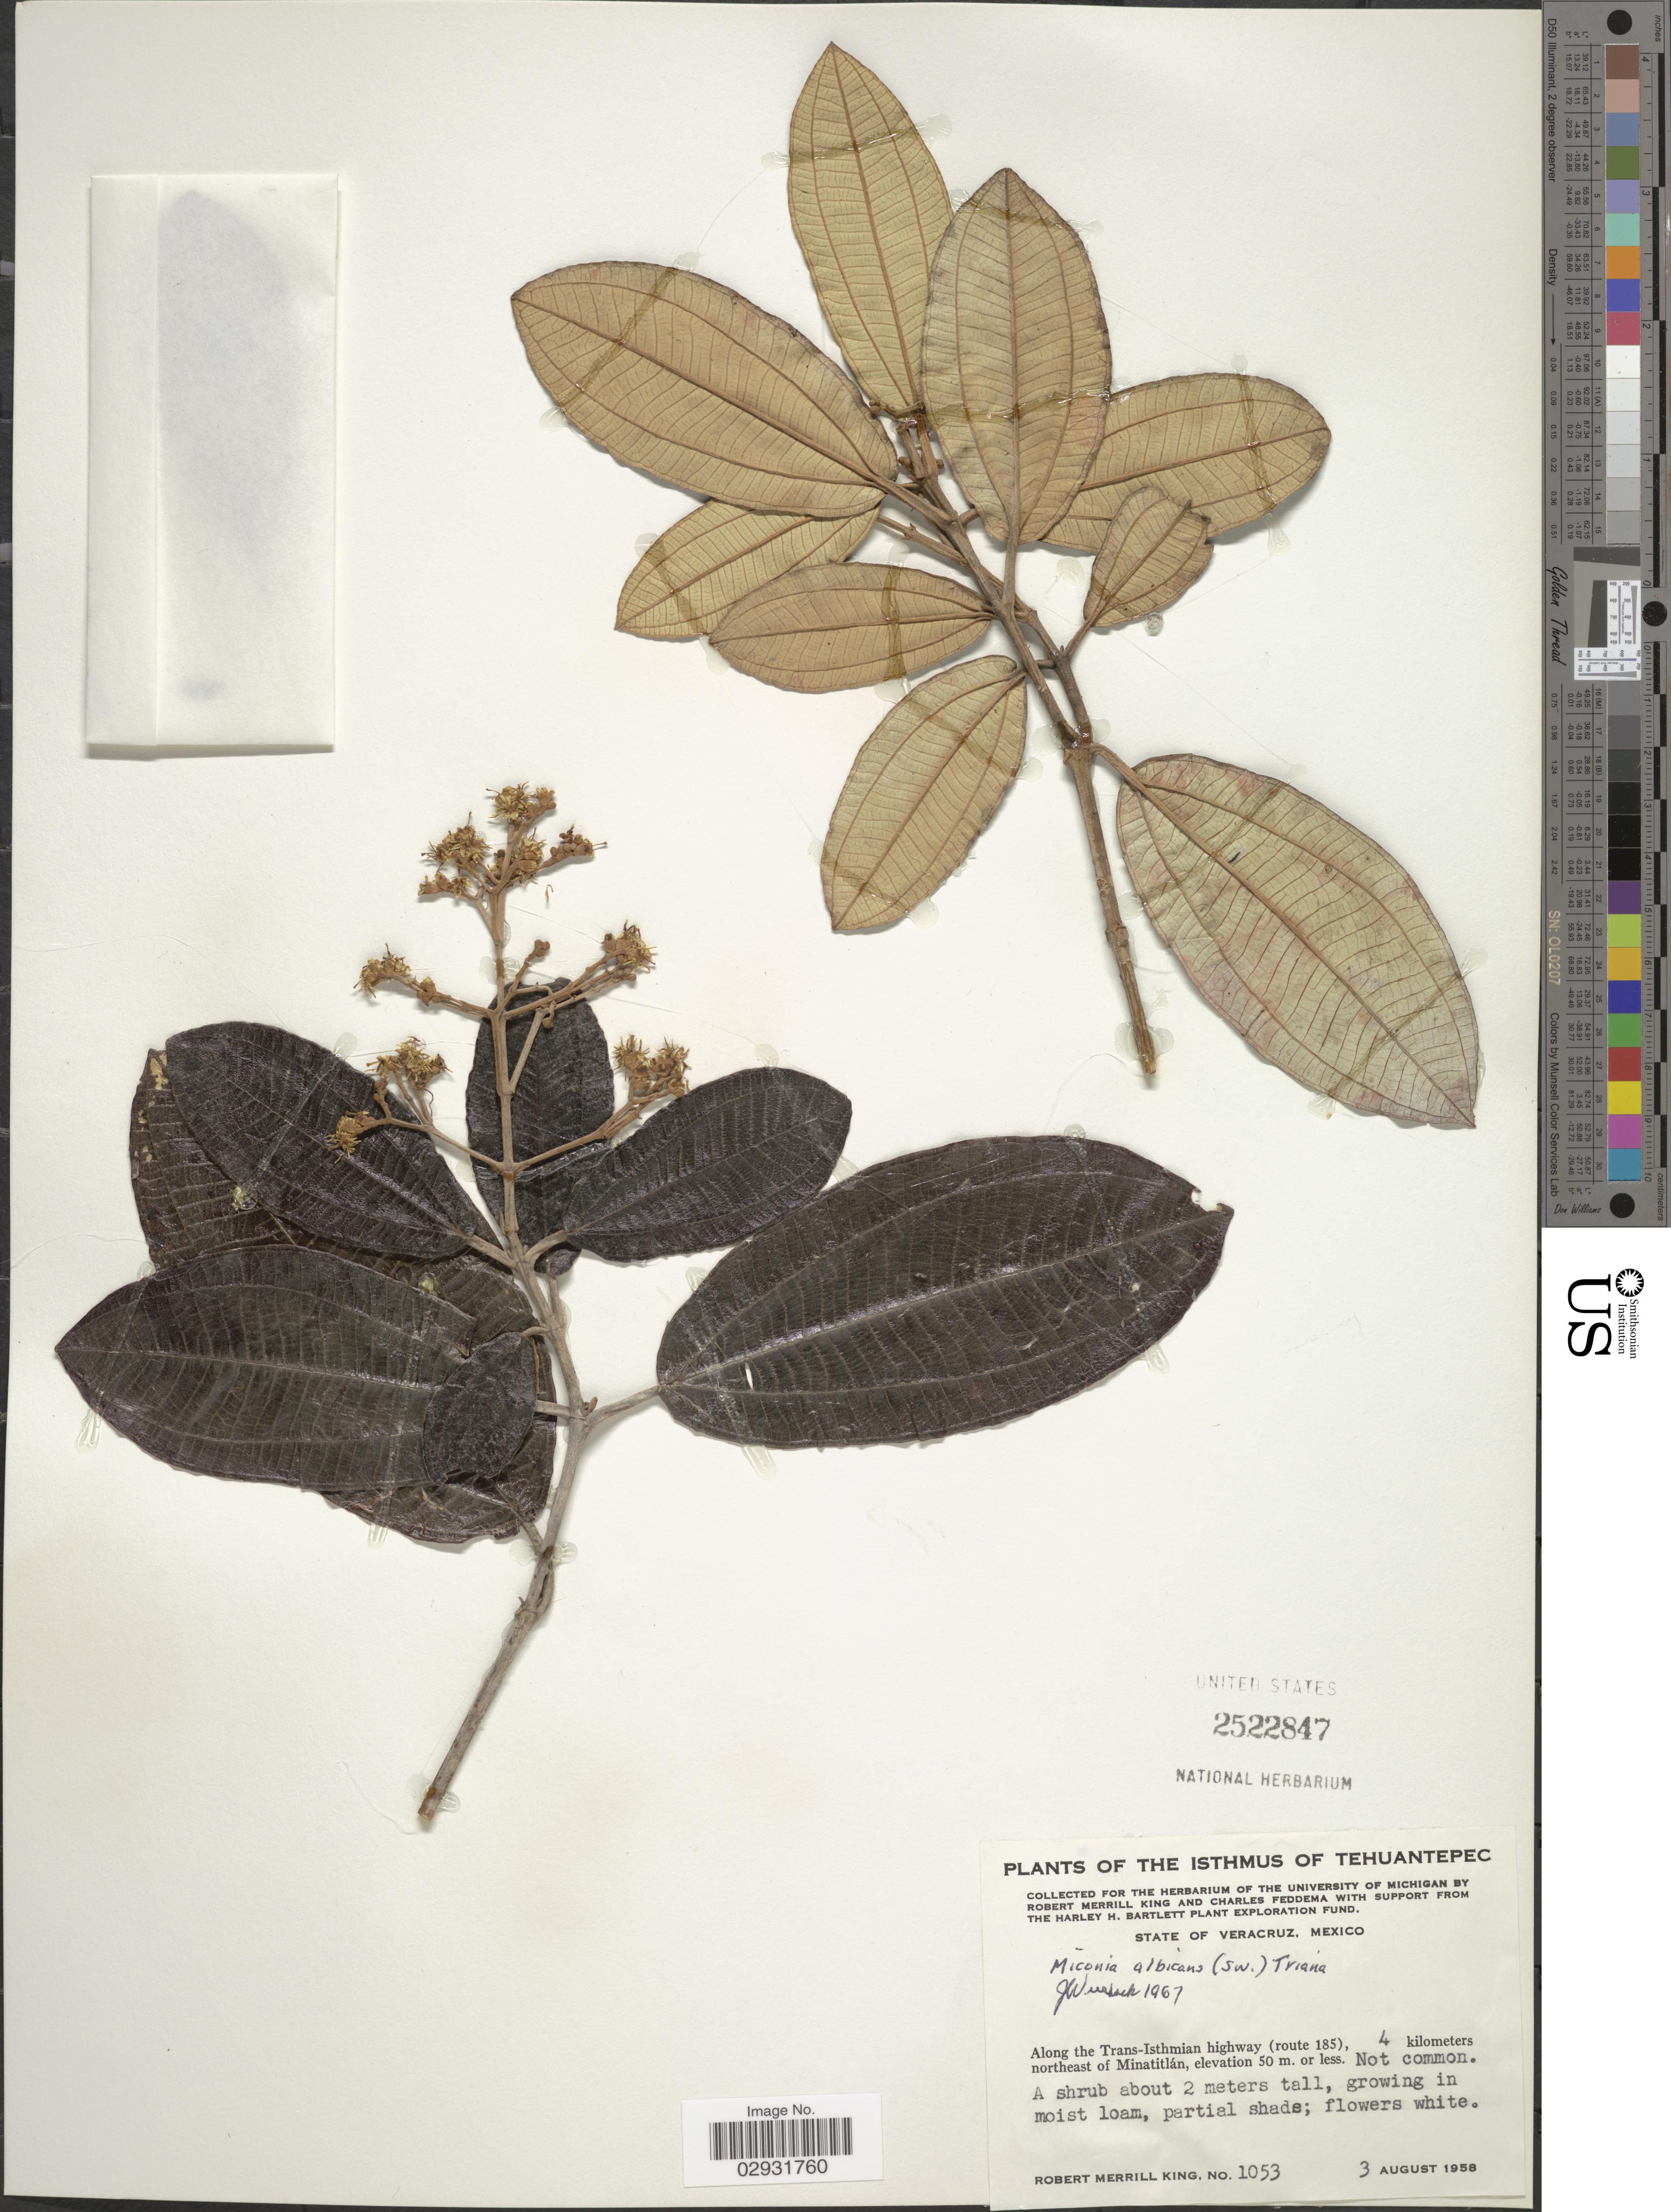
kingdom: Plantae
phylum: Tracheophyta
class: Magnoliopsida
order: Myrtales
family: Melastomataceae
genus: Miconia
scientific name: Miconia albicans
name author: (Sw.) Steud.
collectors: R. M. King & C. Feddema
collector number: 1053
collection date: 1958-08-03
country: Mexico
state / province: Veracruz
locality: Isthmus of Tehuantepec. State of Veracruz. Along the Trans-Isthmian highway (route 185), 4 kilometers northeast of Minatitlán.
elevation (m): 50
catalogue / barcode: US 2522847